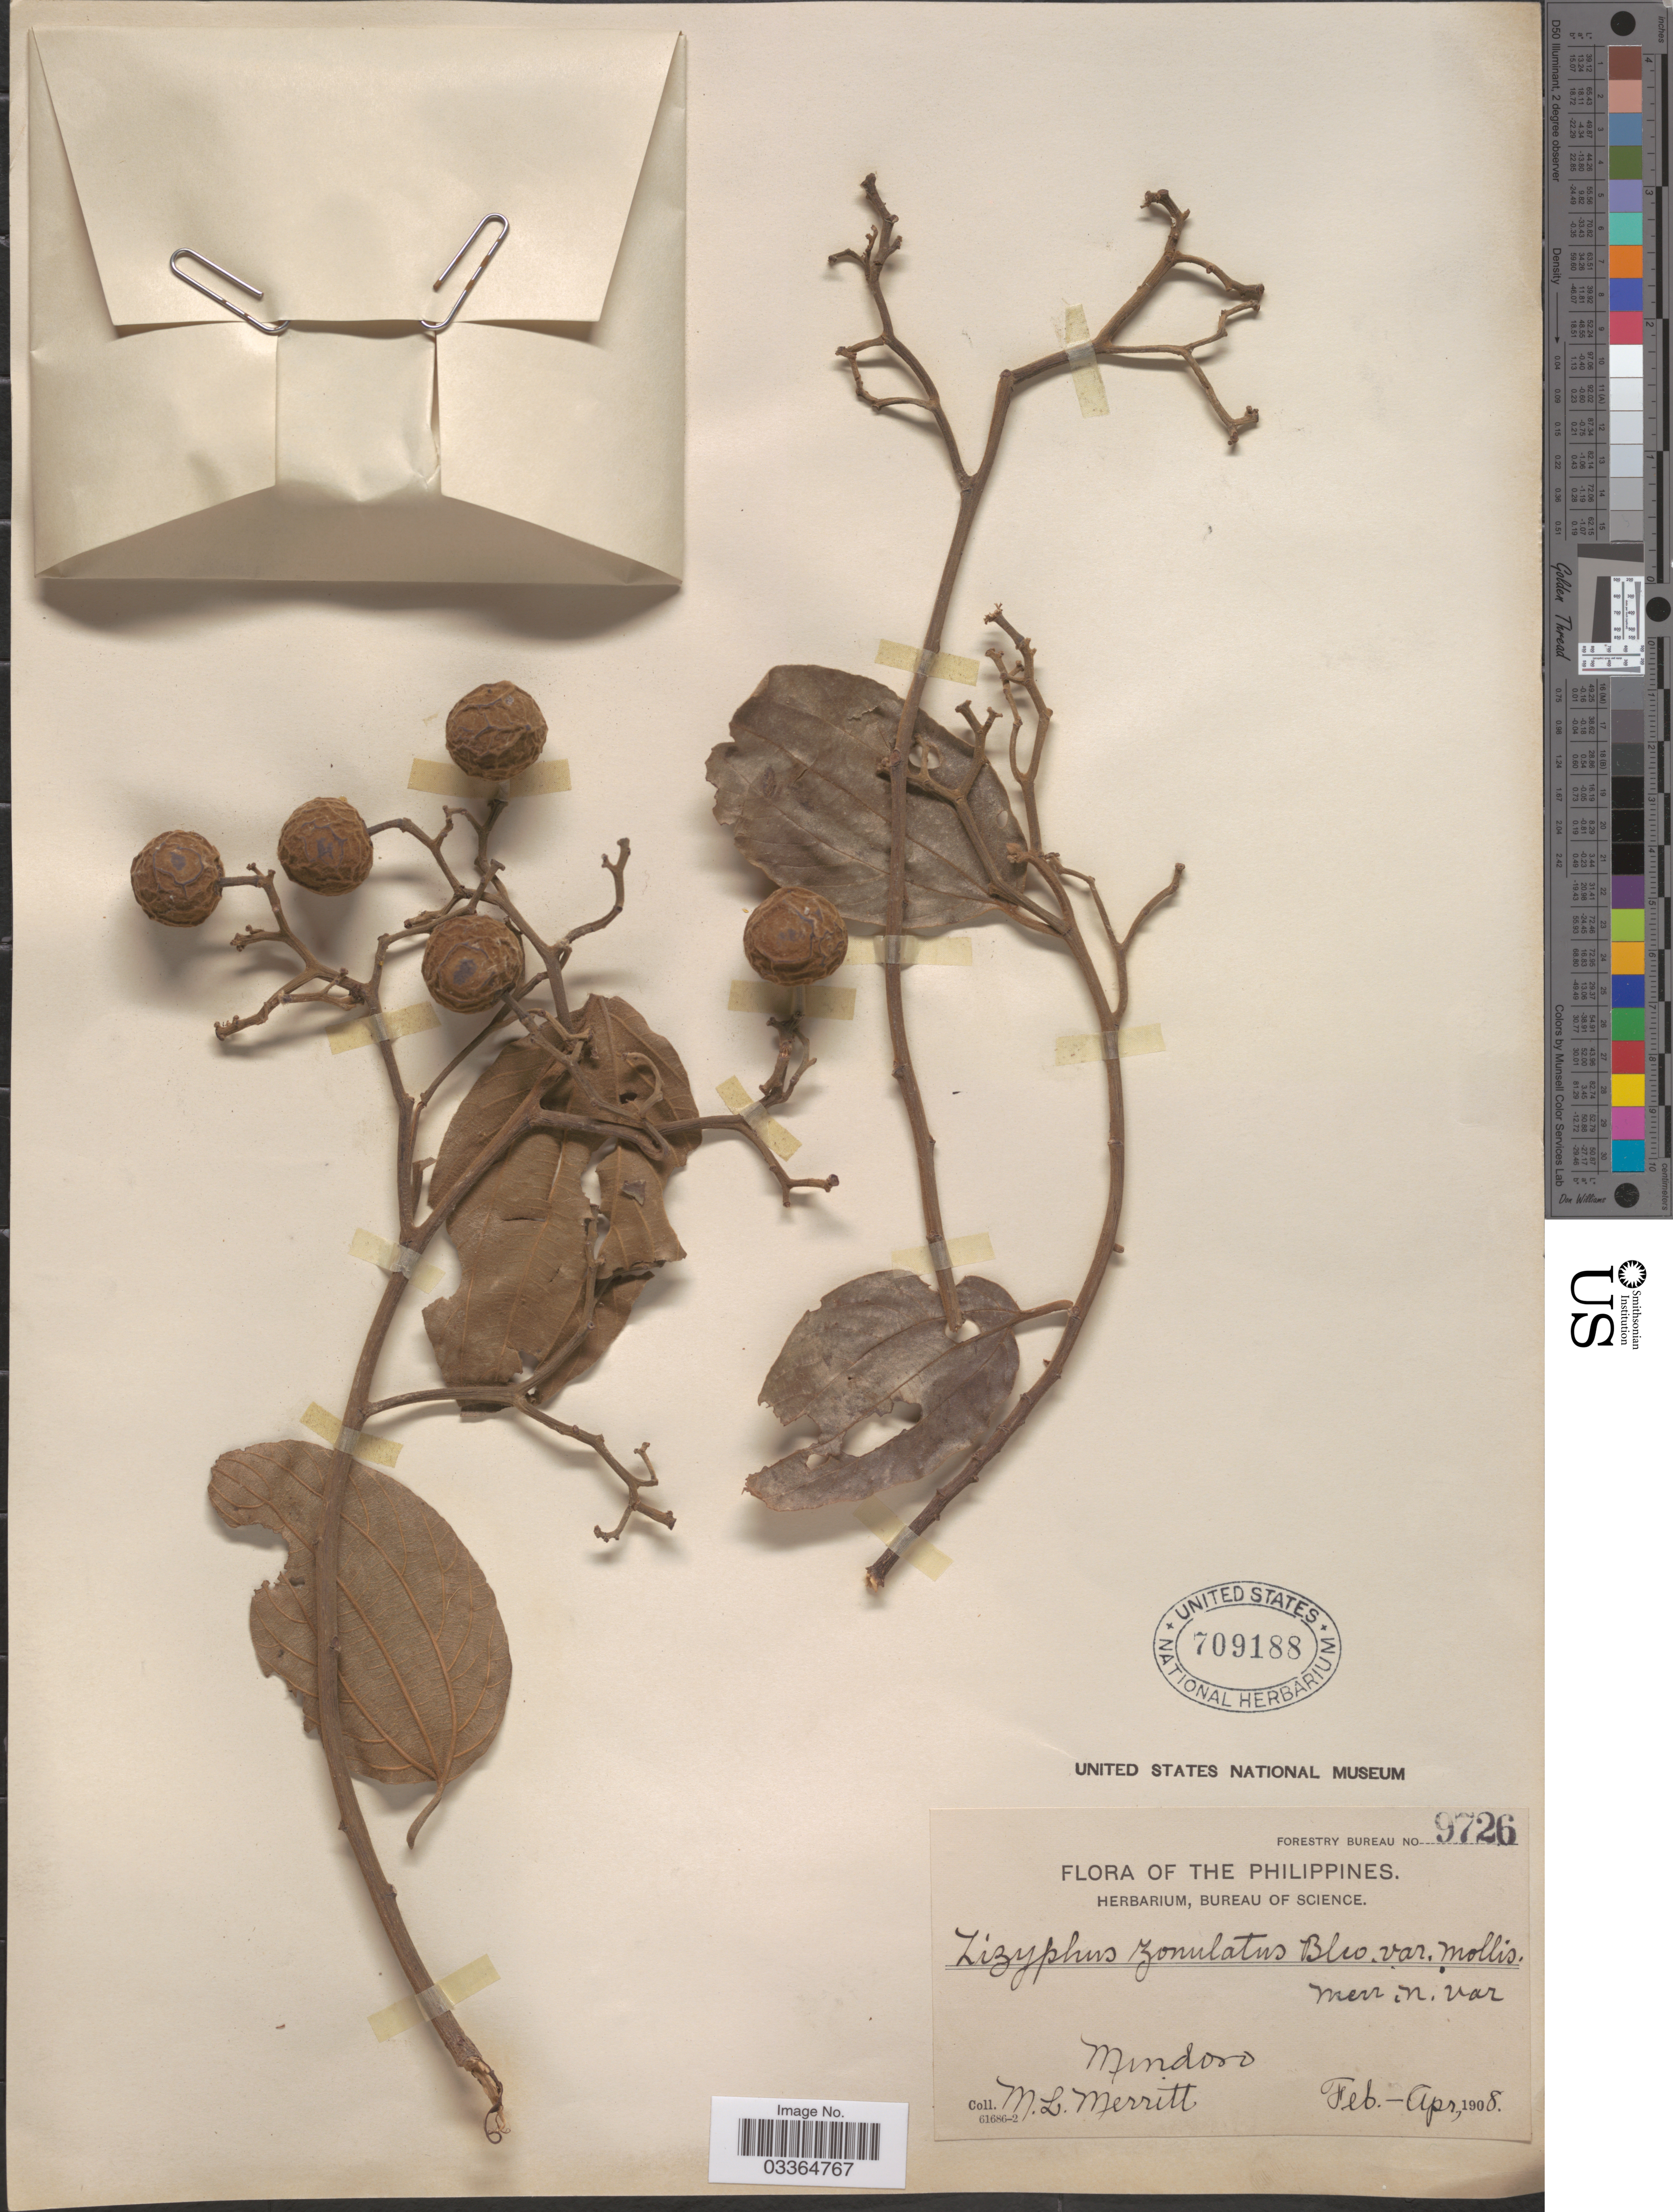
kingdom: Plantae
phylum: Tracheophyta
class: Magnoliopsida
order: Rosales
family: Rhamnaceae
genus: Ziziphus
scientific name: Ziziphus talanai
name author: (Blanco) Merr.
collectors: M. L. Merritt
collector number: Forestry Bureau 9726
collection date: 1908-02/1908-04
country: Philippines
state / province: Mimaropa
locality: Mindoro.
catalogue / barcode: US 709188